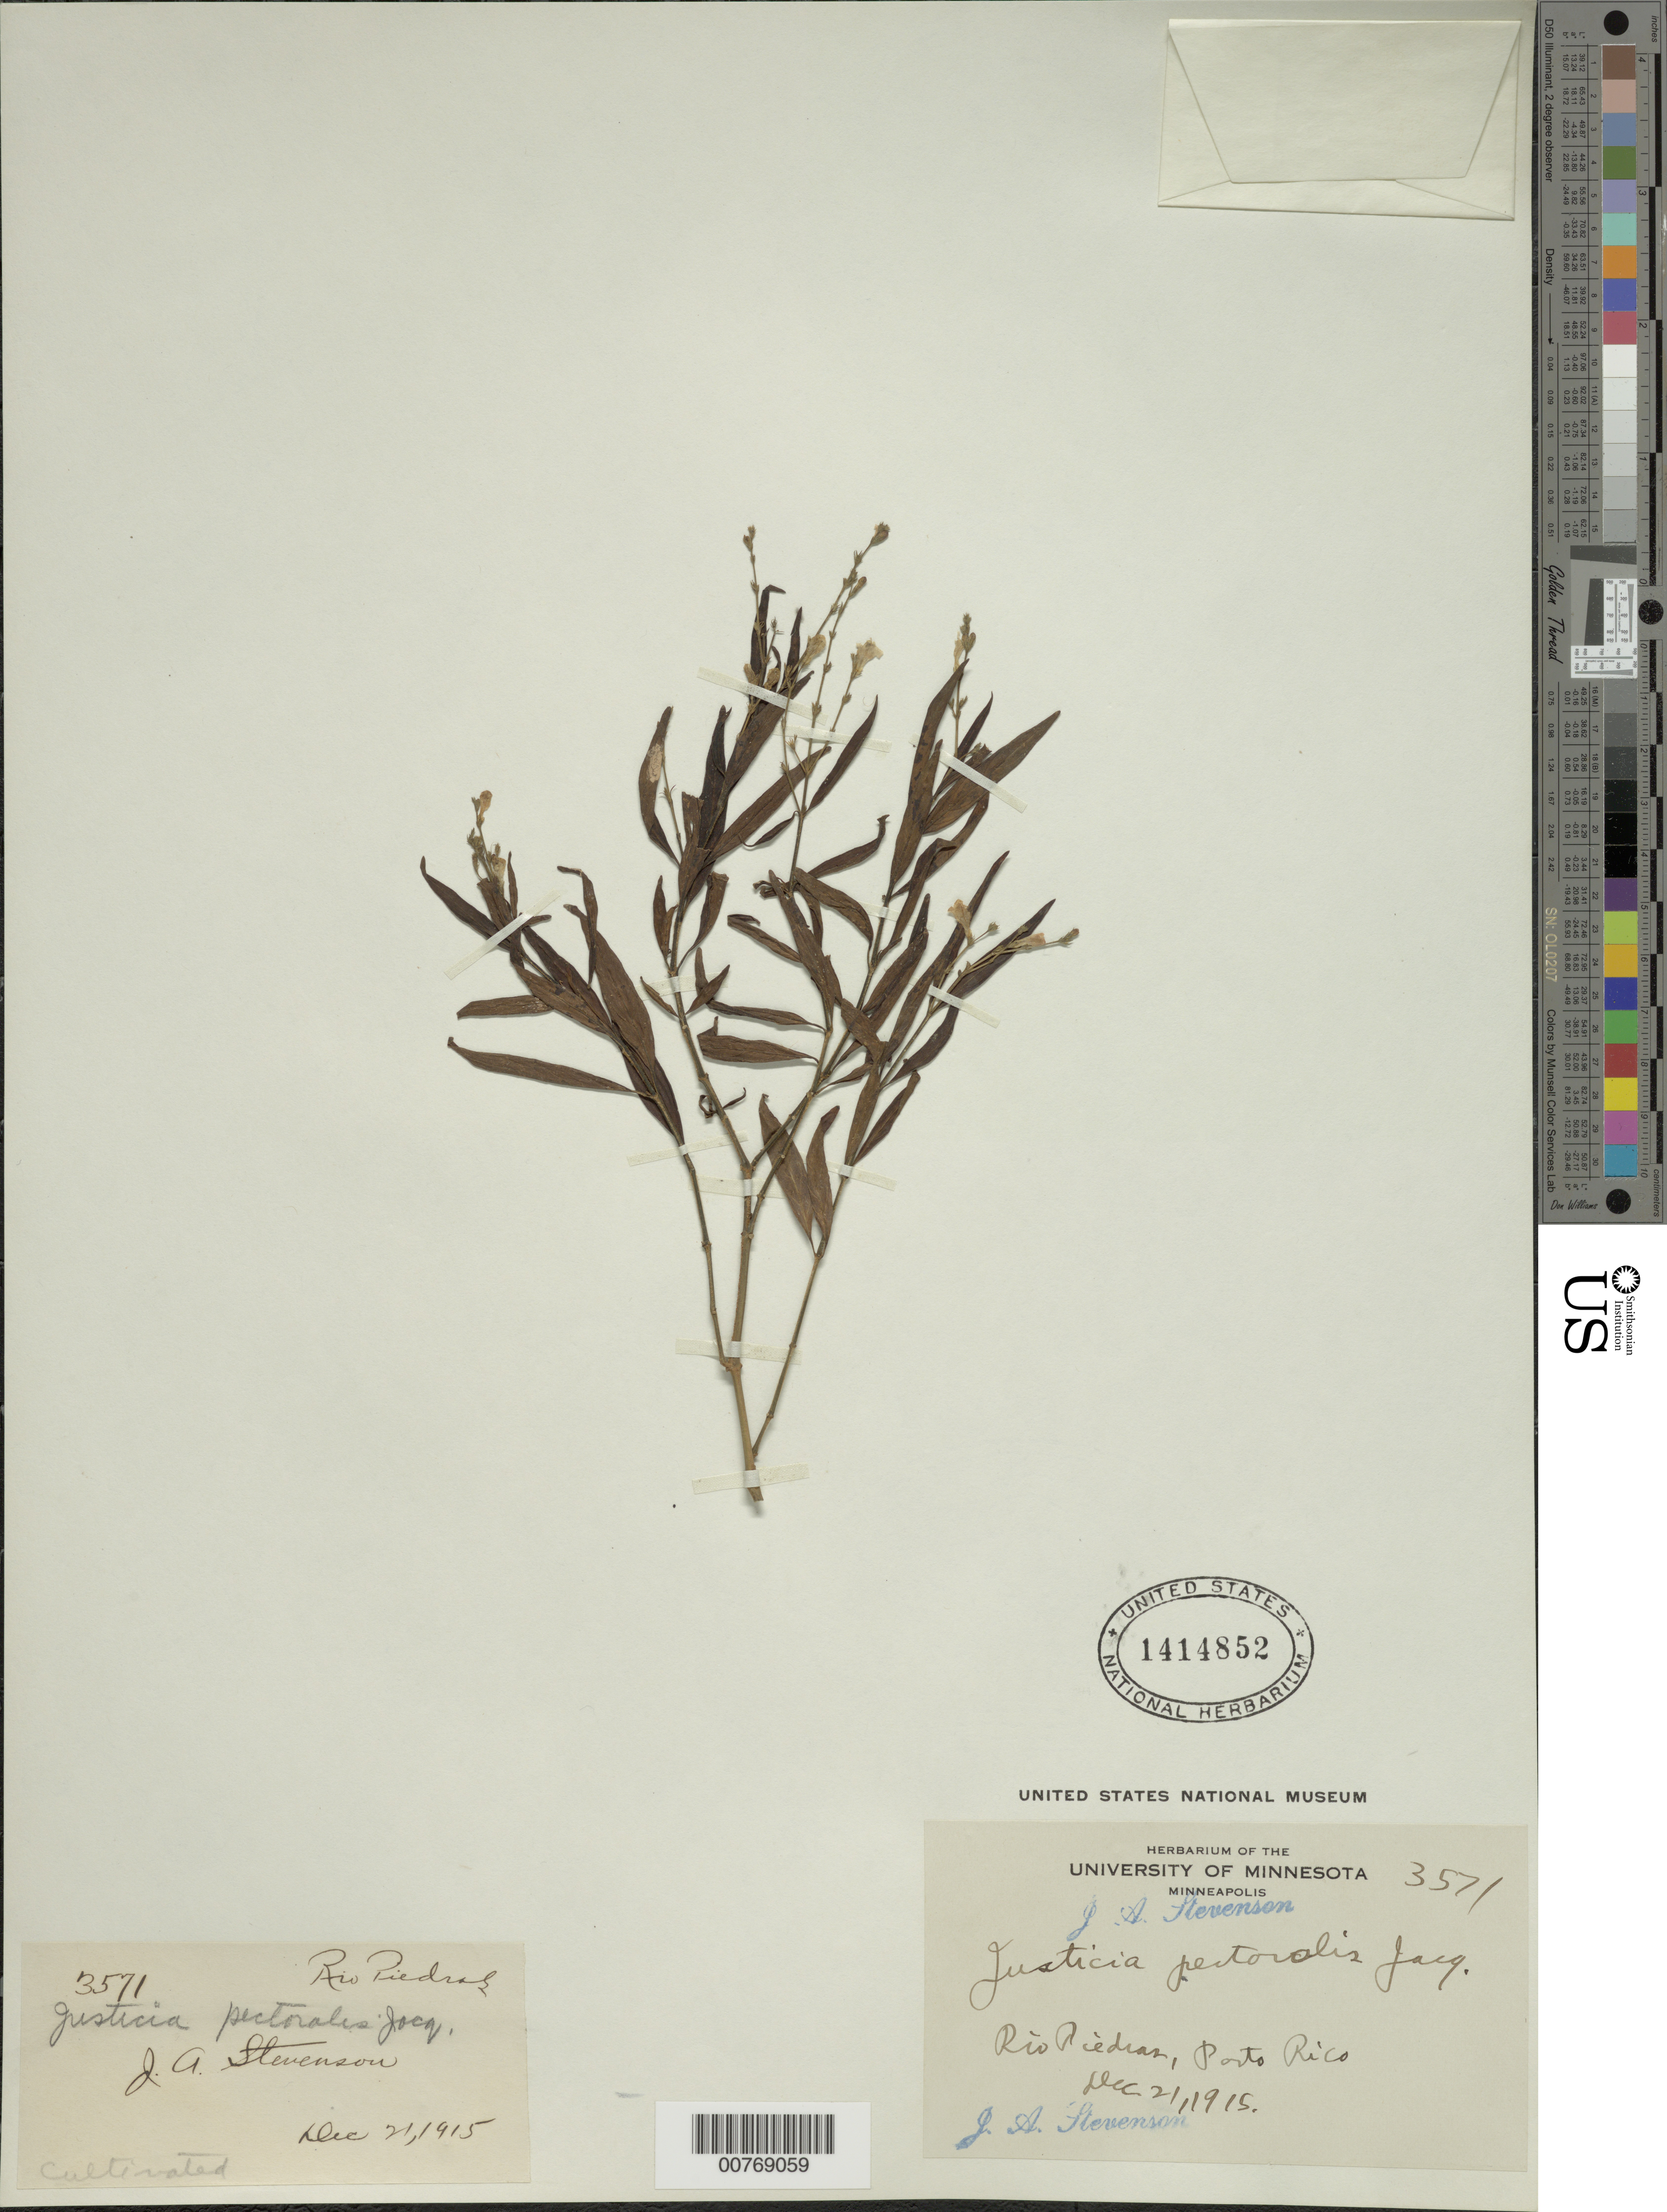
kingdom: Plantae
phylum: Tracheophyta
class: Magnoliopsida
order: Lamiales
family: Acanthaceae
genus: Justicia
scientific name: Justicia pectoralis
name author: Jacq.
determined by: Stevenson, J. A.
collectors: J. Stevenson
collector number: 3571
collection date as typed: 21 Dec 1915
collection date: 1915-12-21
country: Puerto Rico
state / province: San Juan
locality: Río Piedras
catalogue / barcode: US 1414852